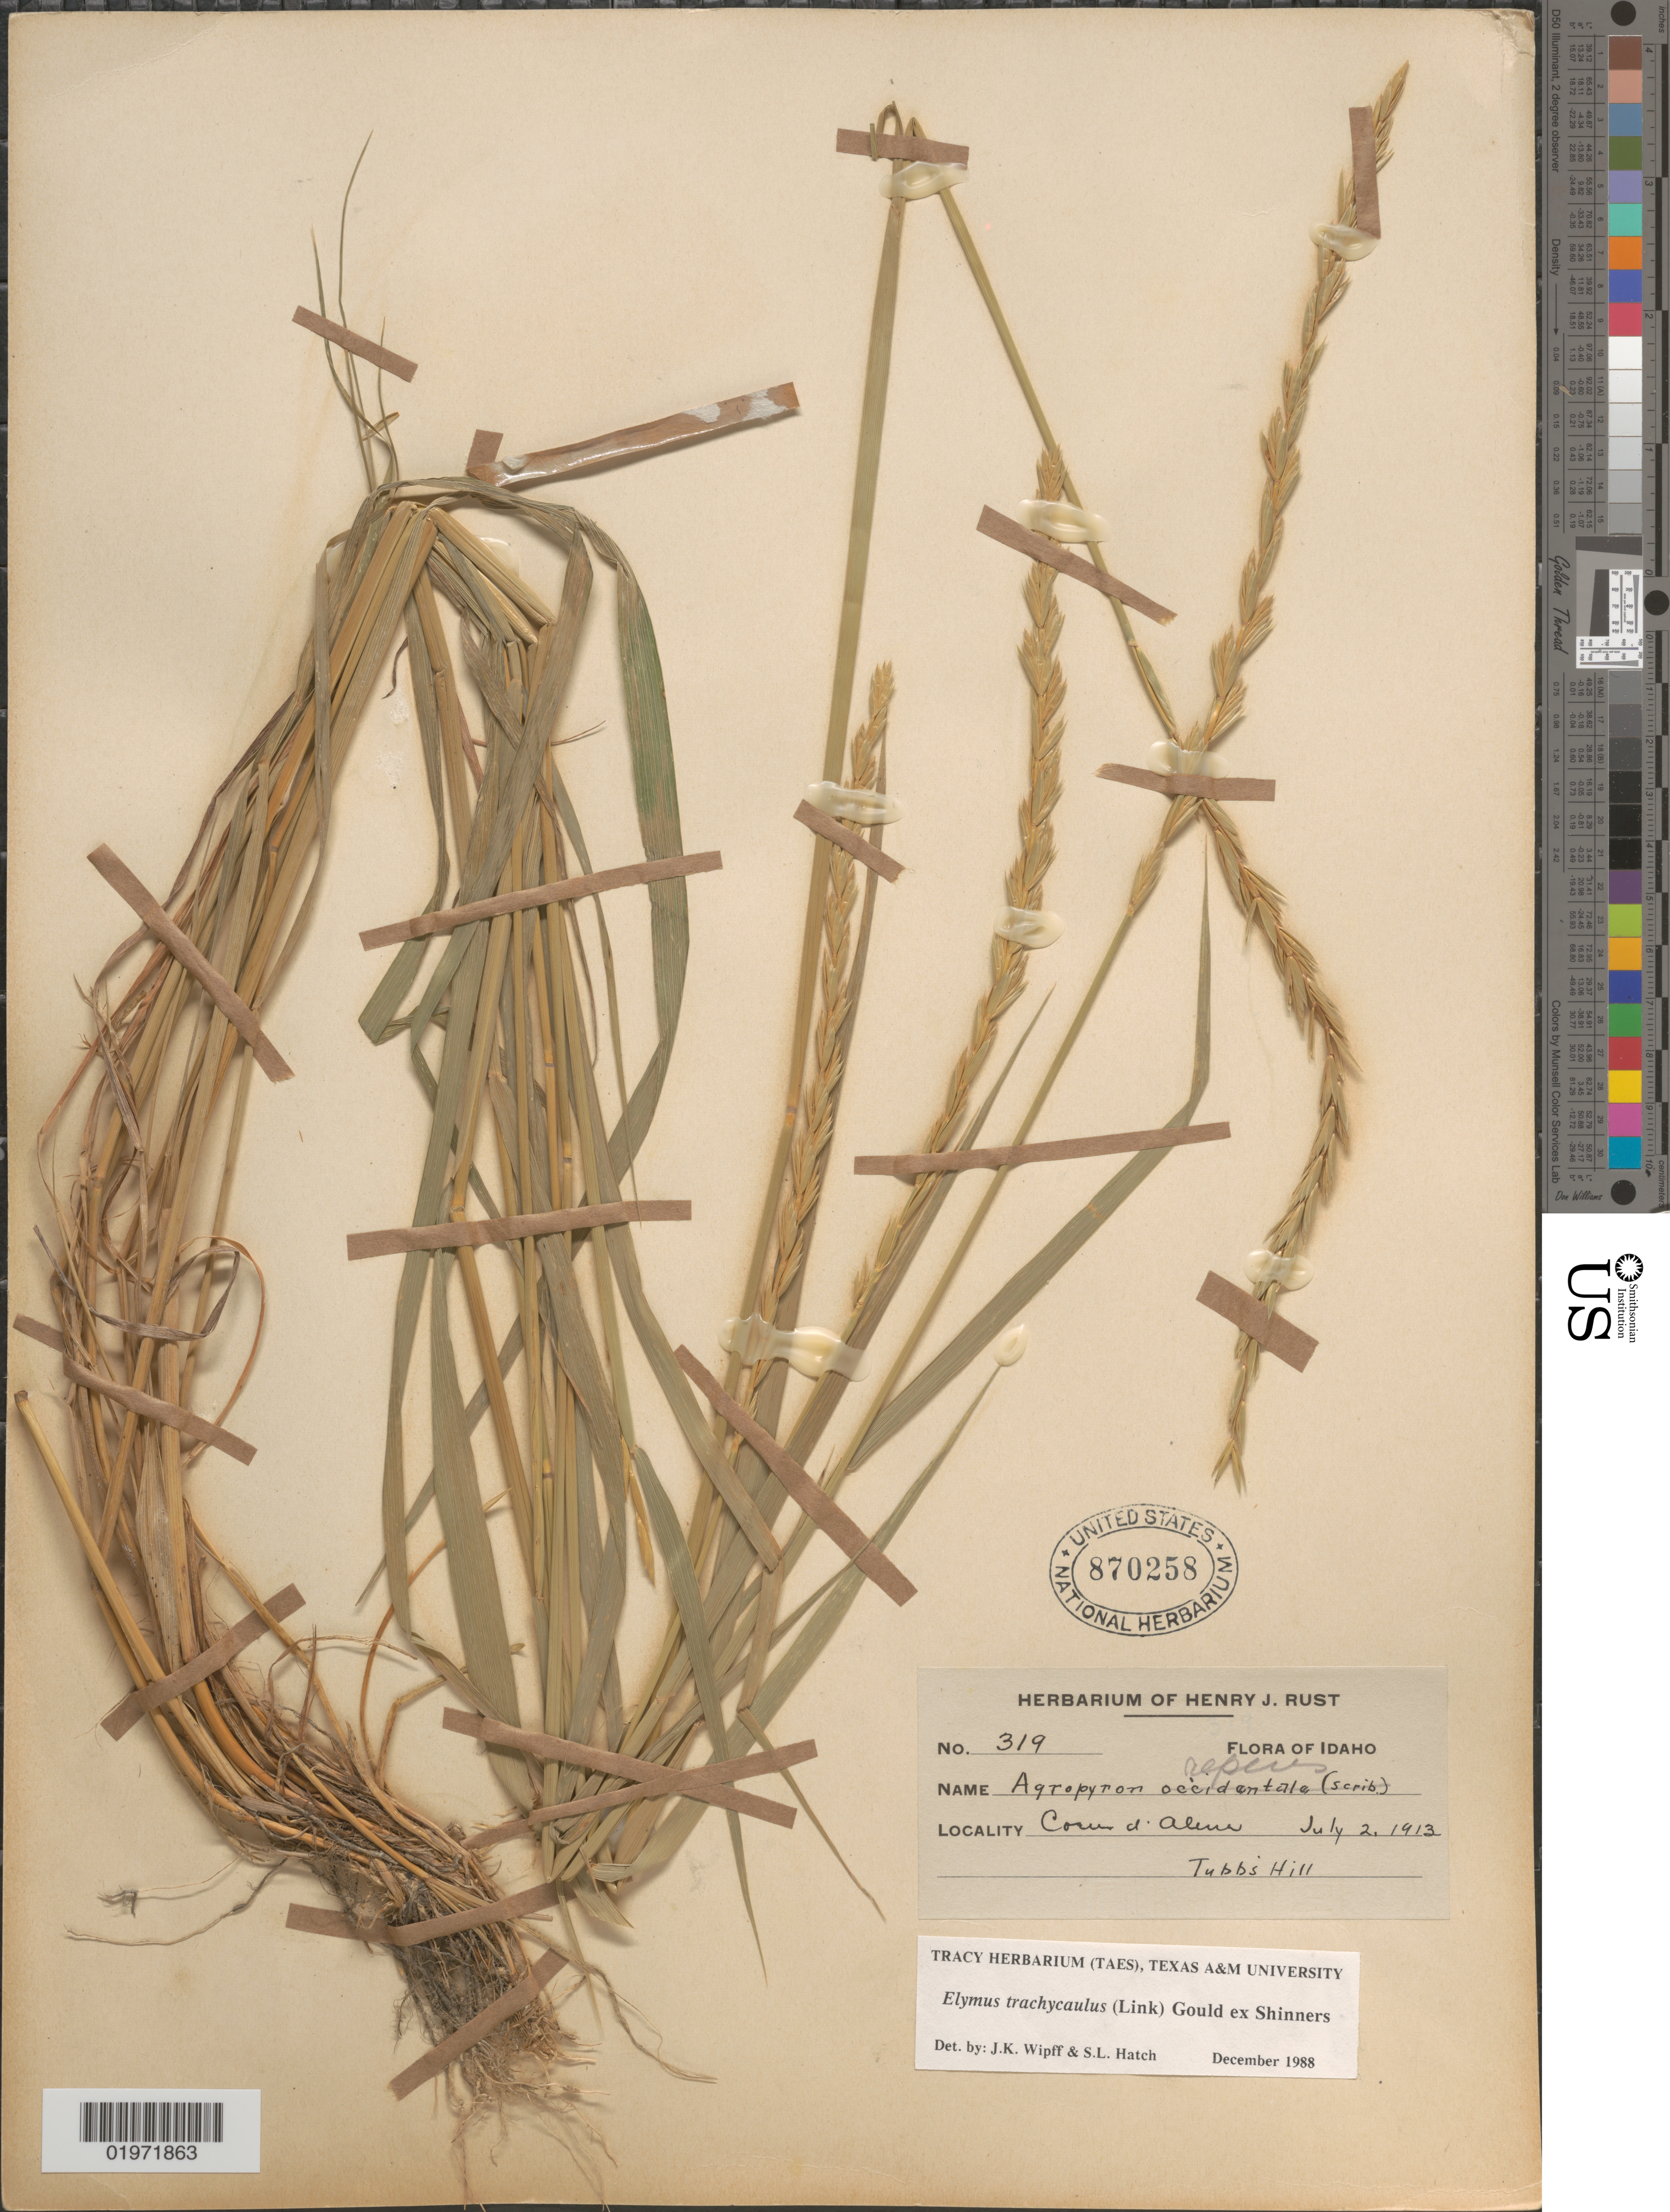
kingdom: Plantae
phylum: Tracheophyta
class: Liliopsida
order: Poales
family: Poaceae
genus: Elymus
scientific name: Elymus trachycaulus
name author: (Link) Gould ex Shinners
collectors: ex herb. Henry J. Rust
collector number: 319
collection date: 1913-07-02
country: United States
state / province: Idaho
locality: Coeur d' Alene. Tubbs Hill.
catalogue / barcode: US 870258